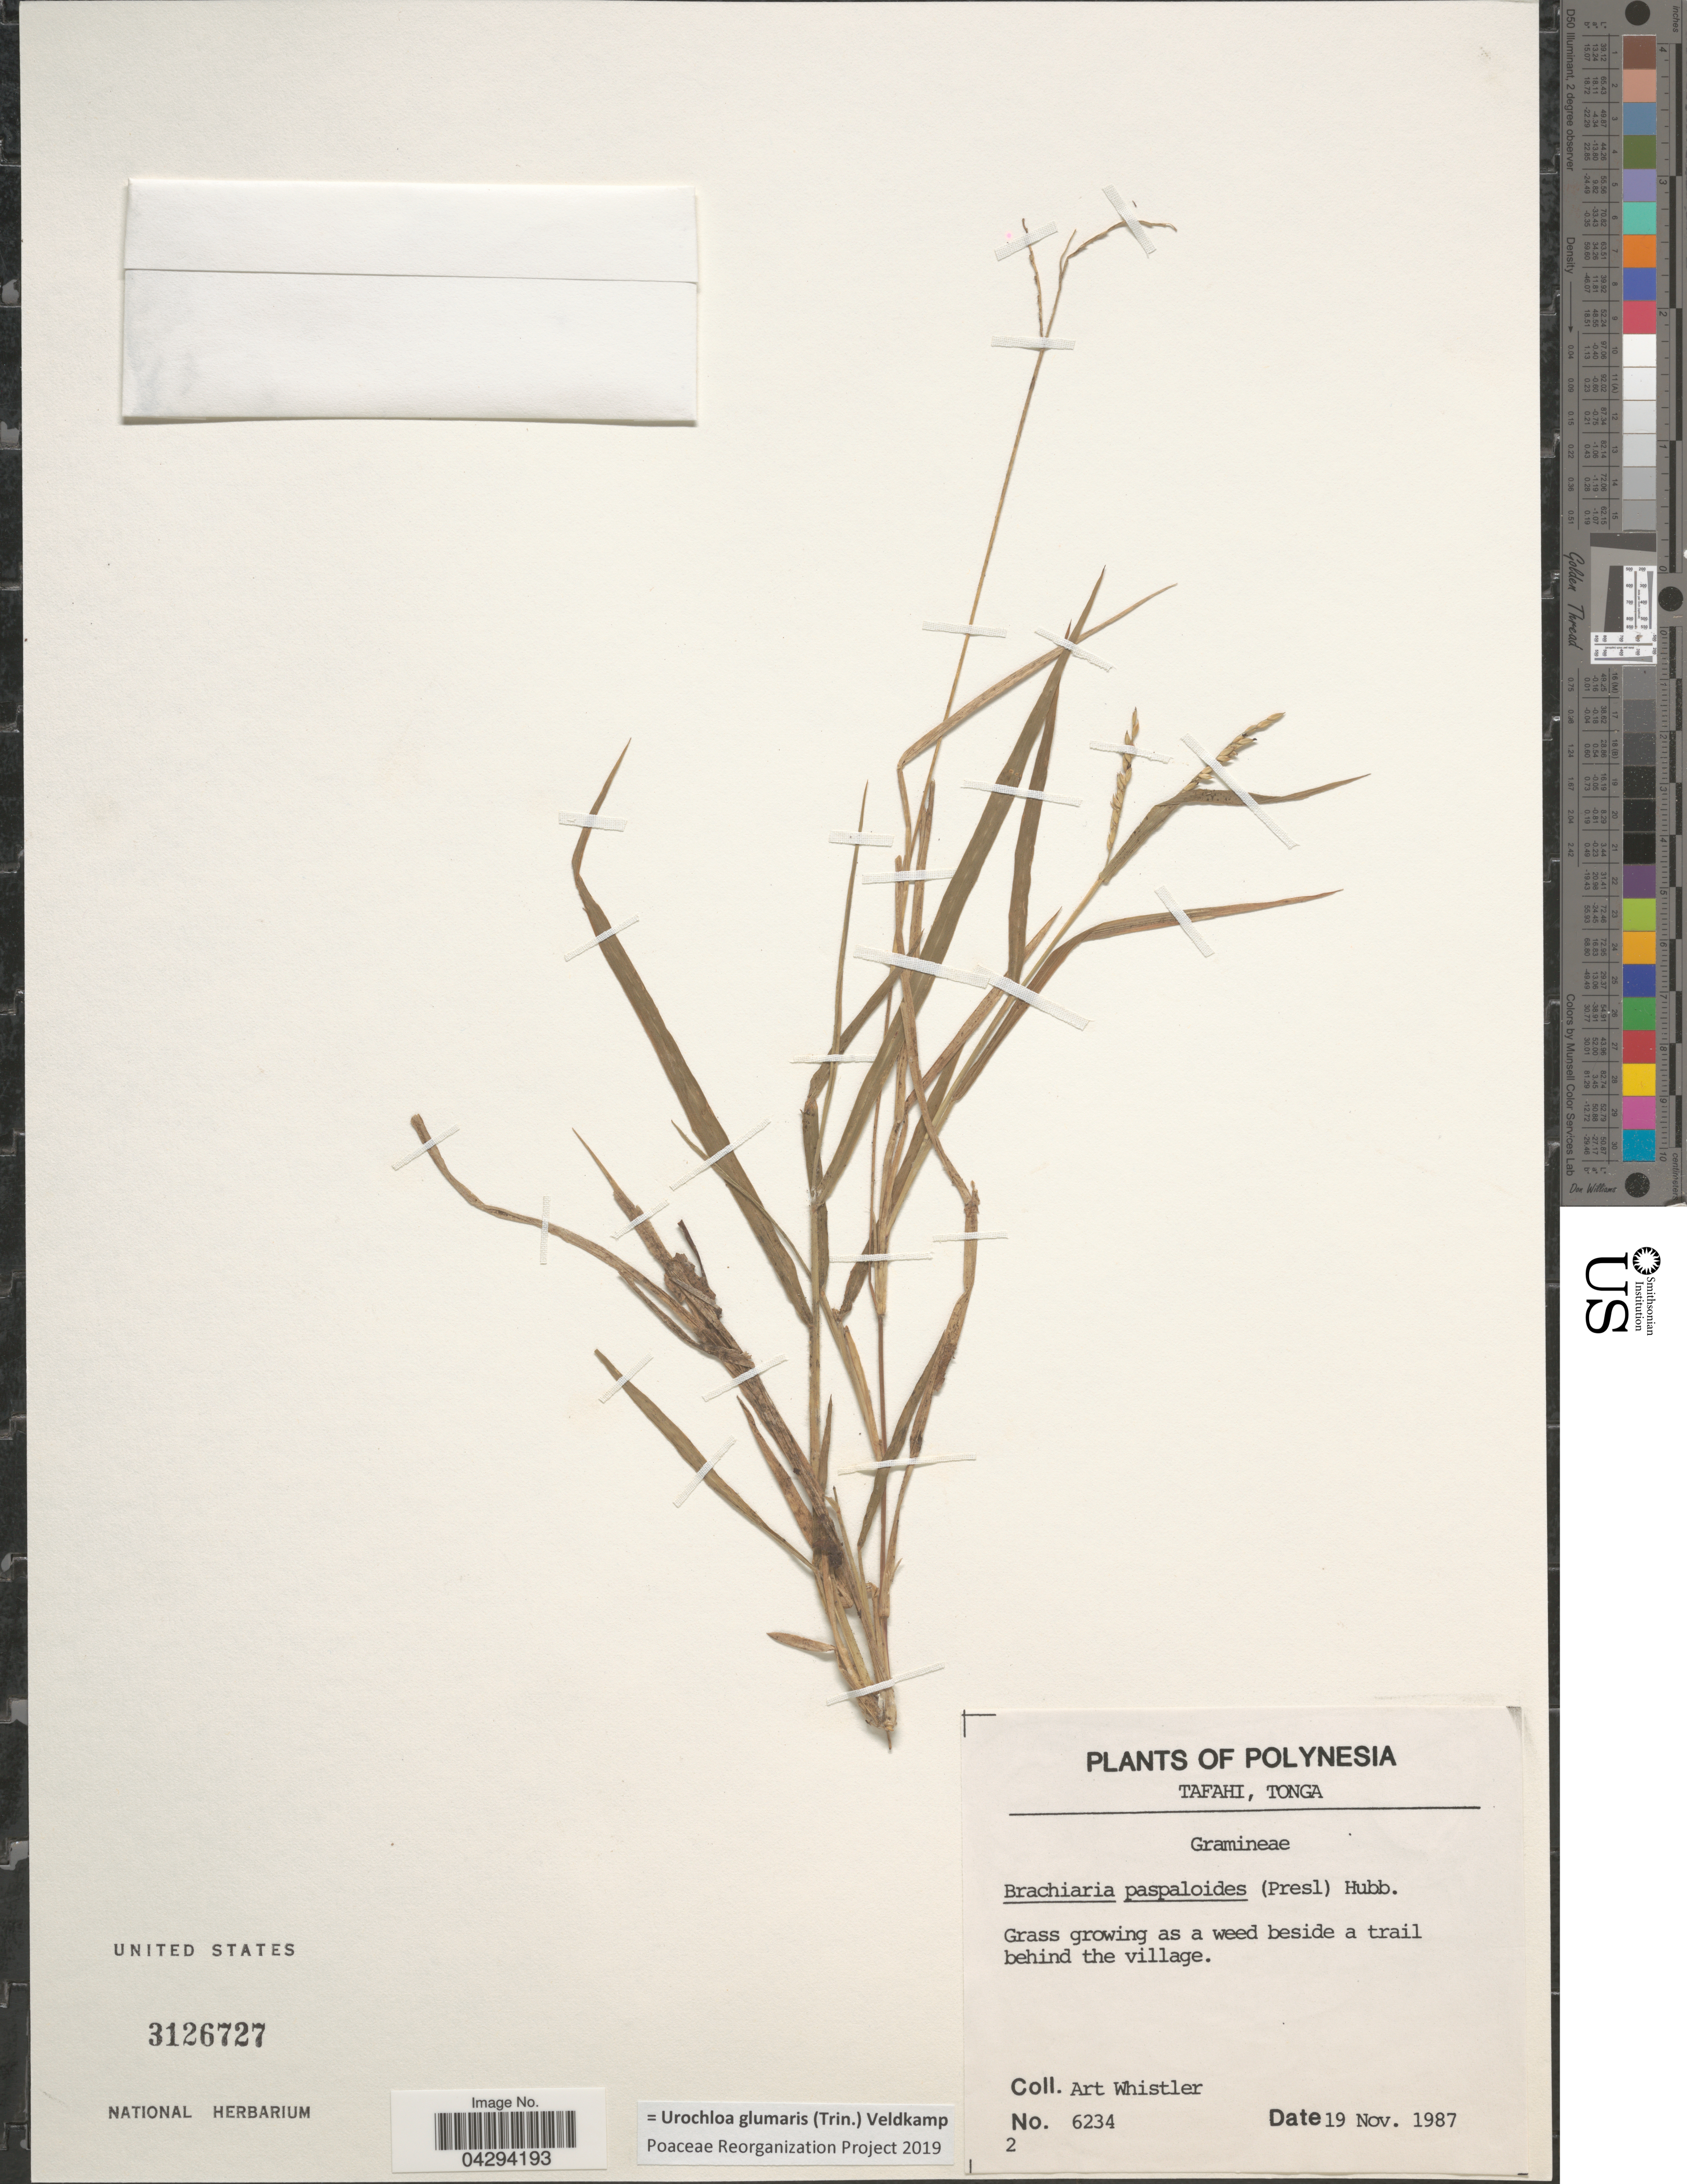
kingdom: Plantae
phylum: Tracheophyta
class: Liliopsida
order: Poales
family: Poaceae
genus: Urochloa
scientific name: Urochloa glumaris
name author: (Trin.) Veldkamp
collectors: A. Whistler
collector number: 6234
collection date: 1987-11-19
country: Tonga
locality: Polynesia. Tafahi, Tonga. Beside a trail behind the village.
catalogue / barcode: US 3126727